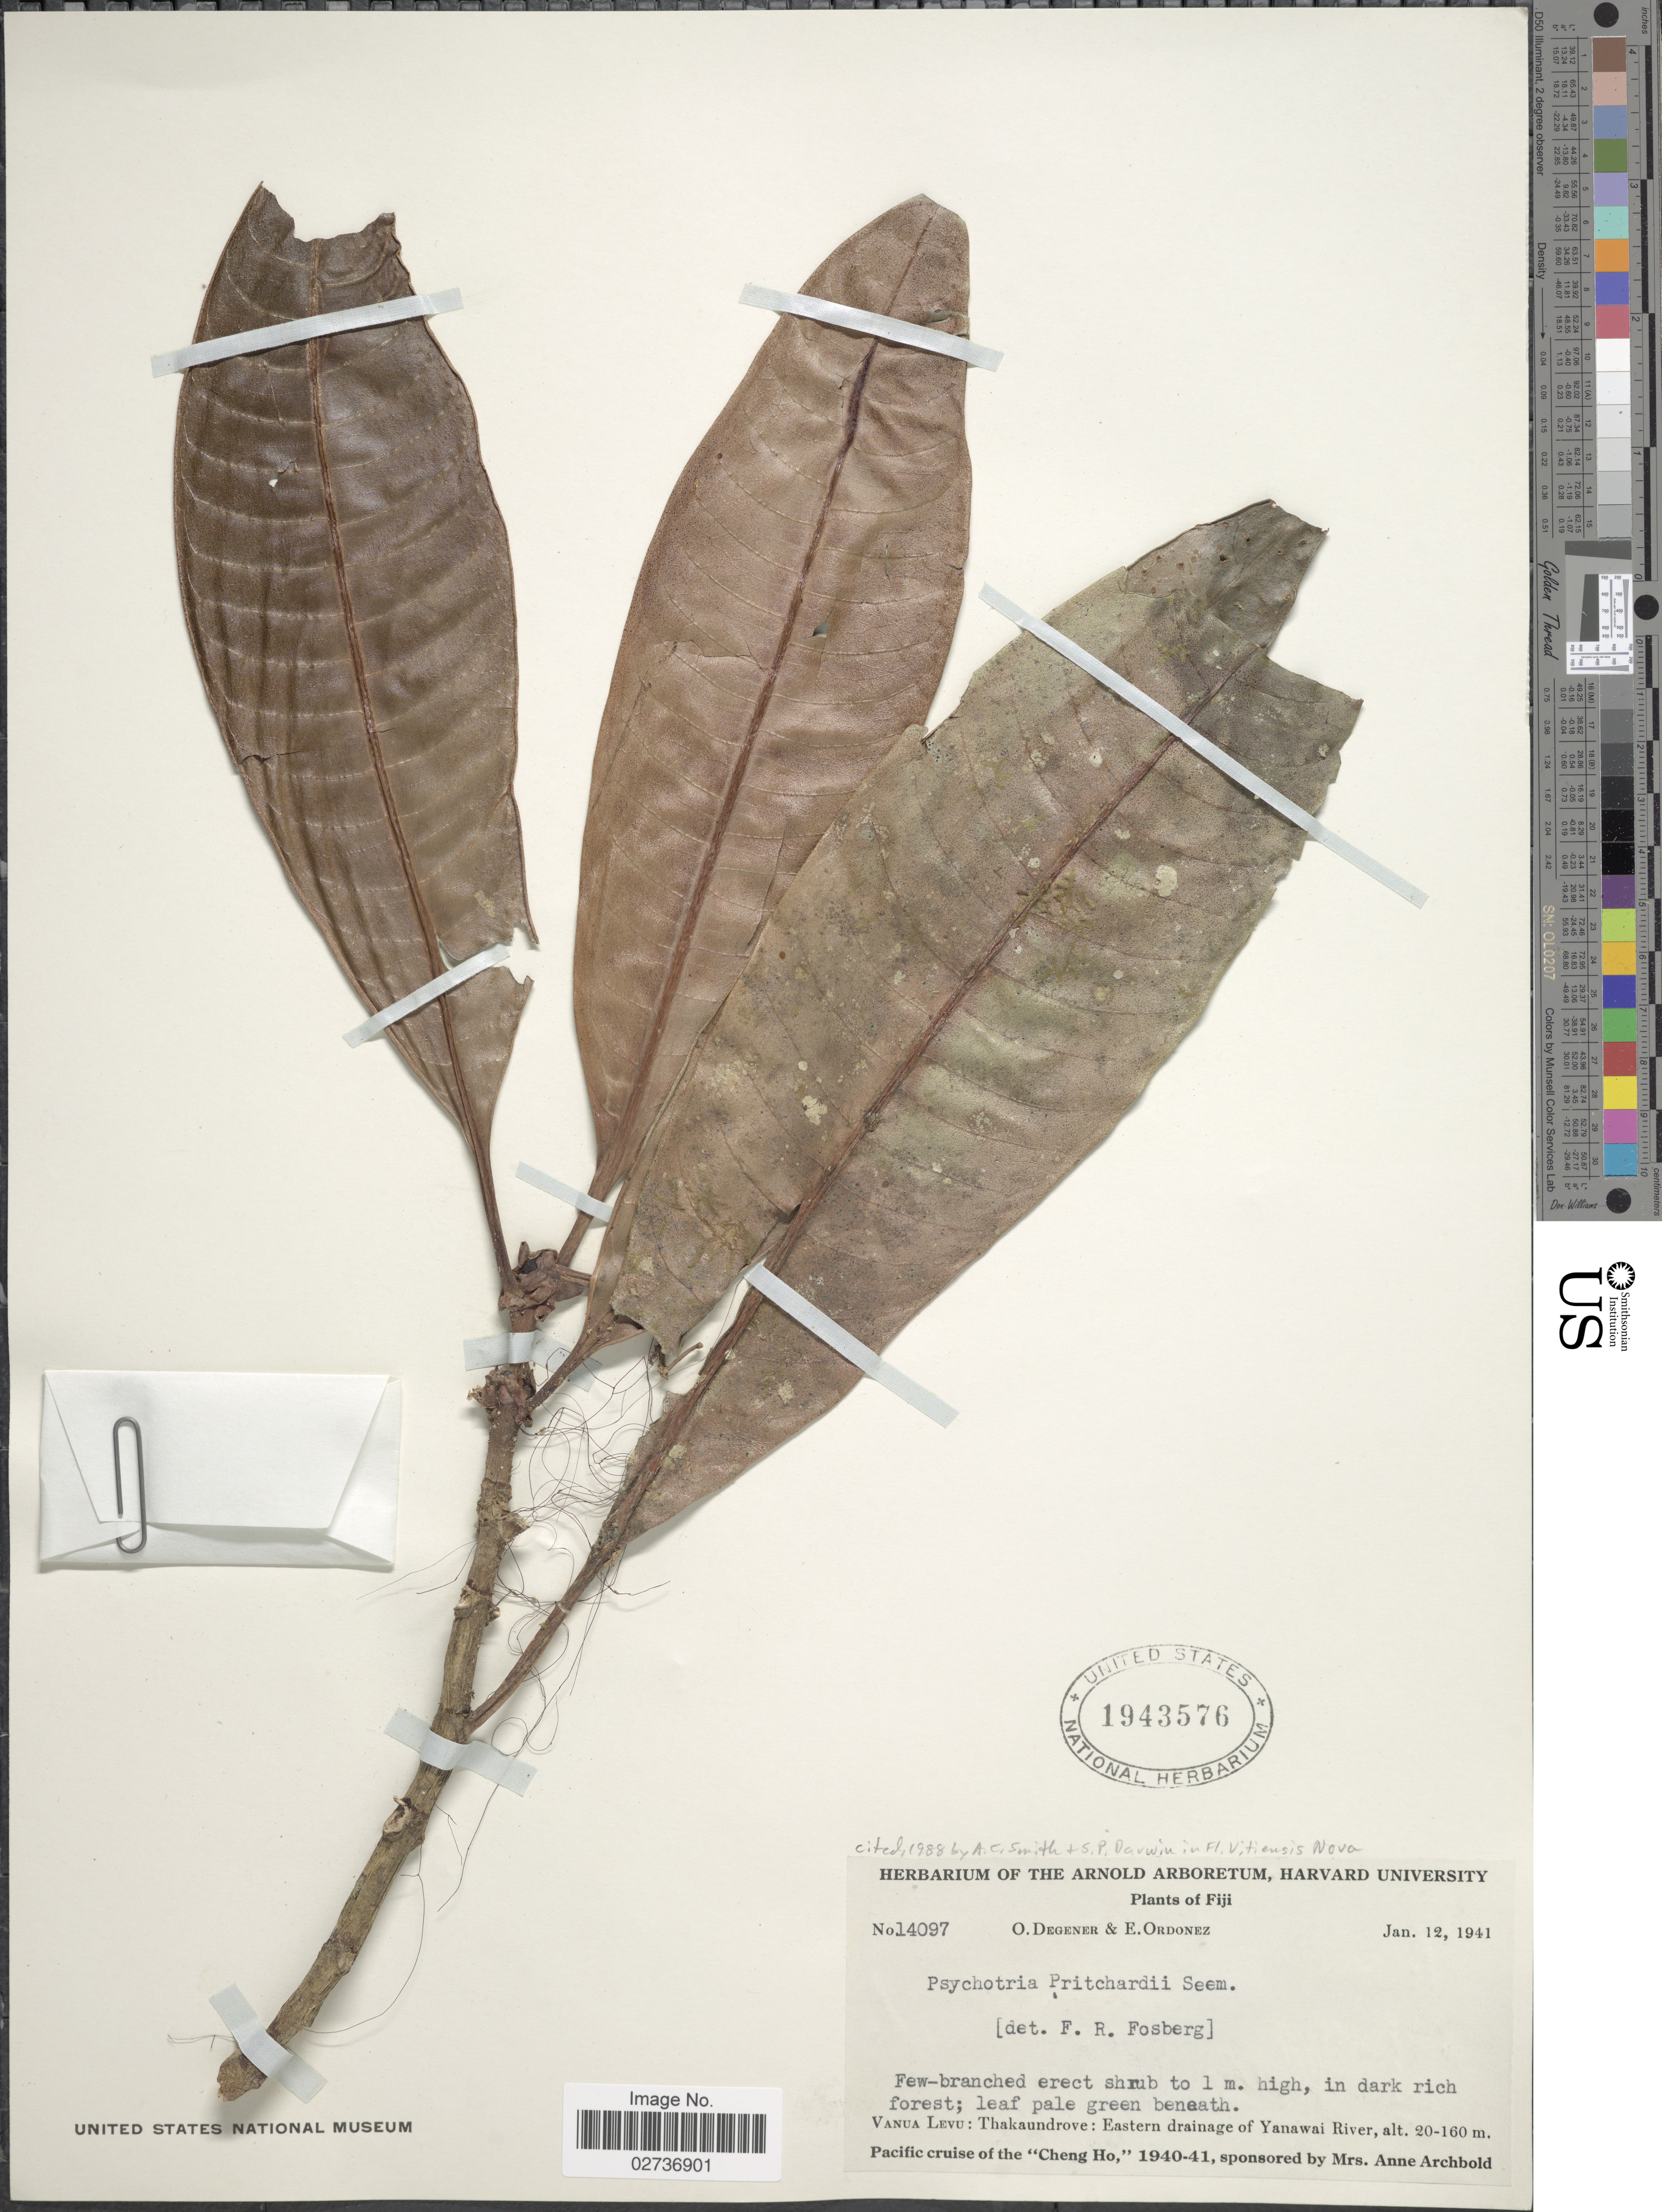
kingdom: Plantae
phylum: Tracheophyta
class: Magnoliopsida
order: Gentianales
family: Rubiaceae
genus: Psychotria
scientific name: Psychotria pritchardii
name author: Seem.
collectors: O. Degener & E. Ordonez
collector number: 14097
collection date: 1941-01-12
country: Fiji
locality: Vanua Levu: Thakaundrove: Eastern drainage of Yanawai River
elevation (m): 20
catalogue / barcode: US 1943576